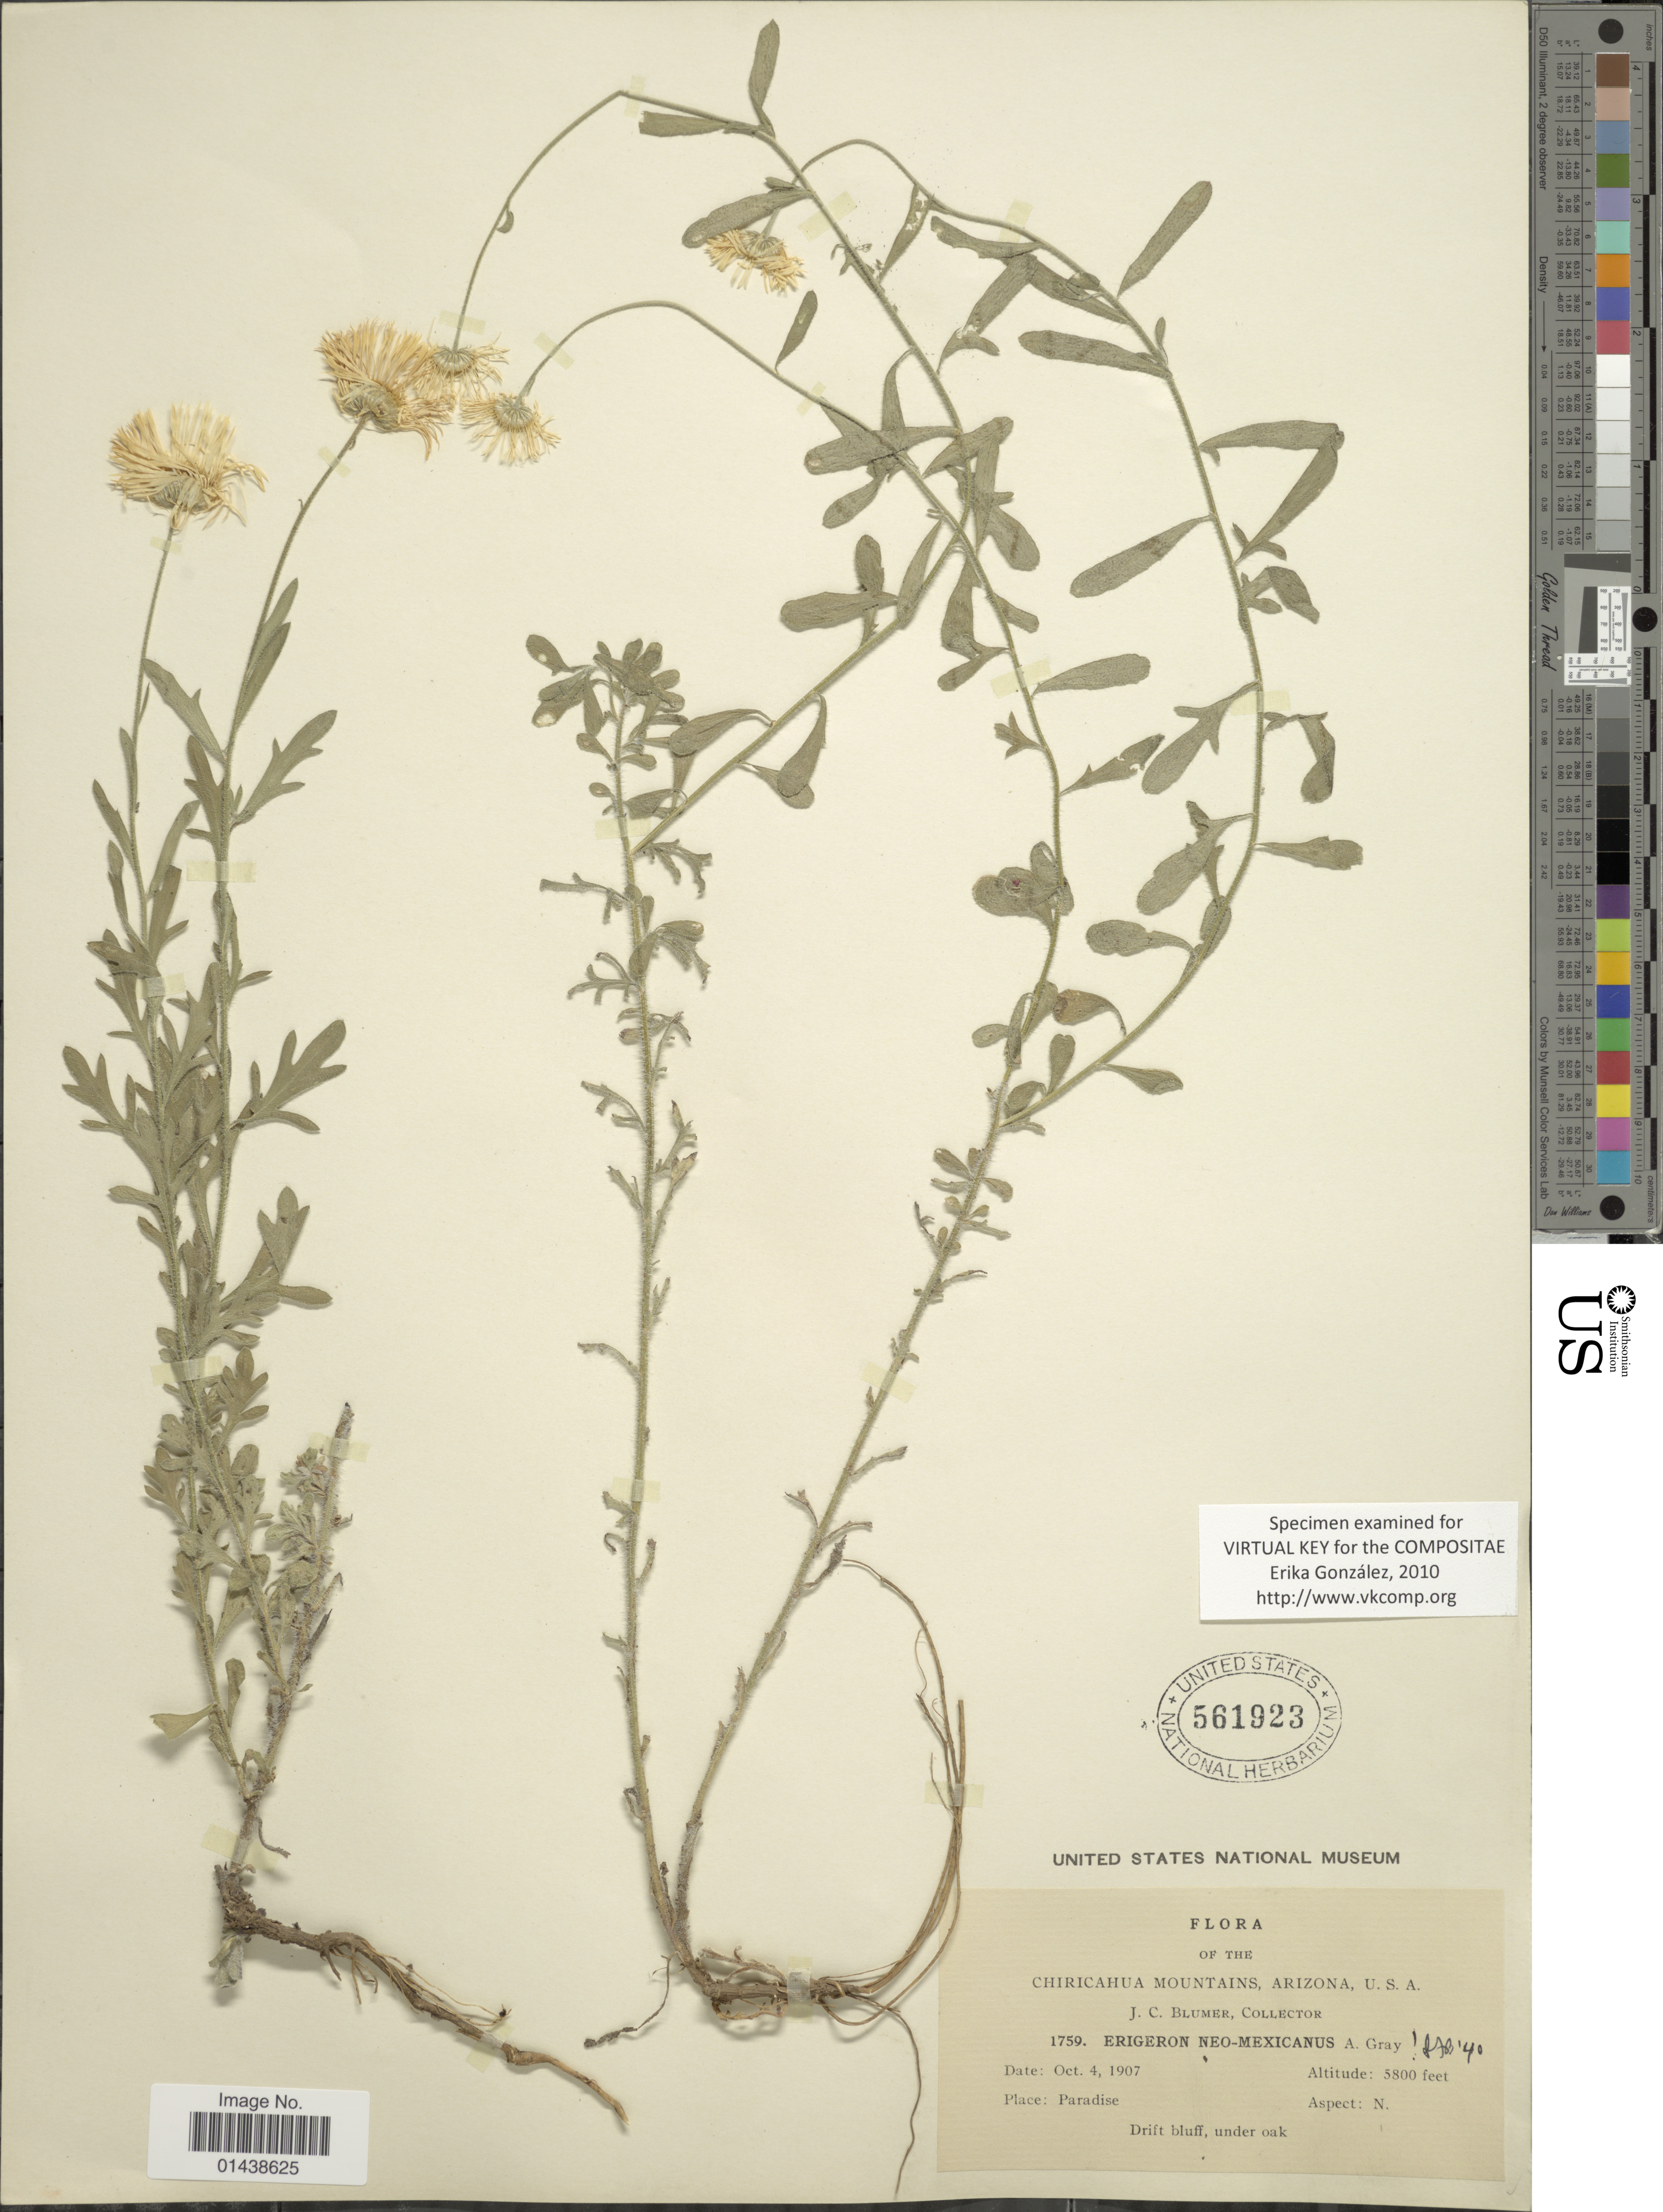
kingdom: Plantae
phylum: Tracheophyta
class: Magnoliopsida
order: Asterales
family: Asteraceae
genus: Erigeron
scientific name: Erigeron neomexicanus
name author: A. Gray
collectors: J. C. Blumer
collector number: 1759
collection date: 1907-10-04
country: United States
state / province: Arizona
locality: Chiricahua Mountains. Paradise. Apect: N.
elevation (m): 1768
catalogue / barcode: US 561923